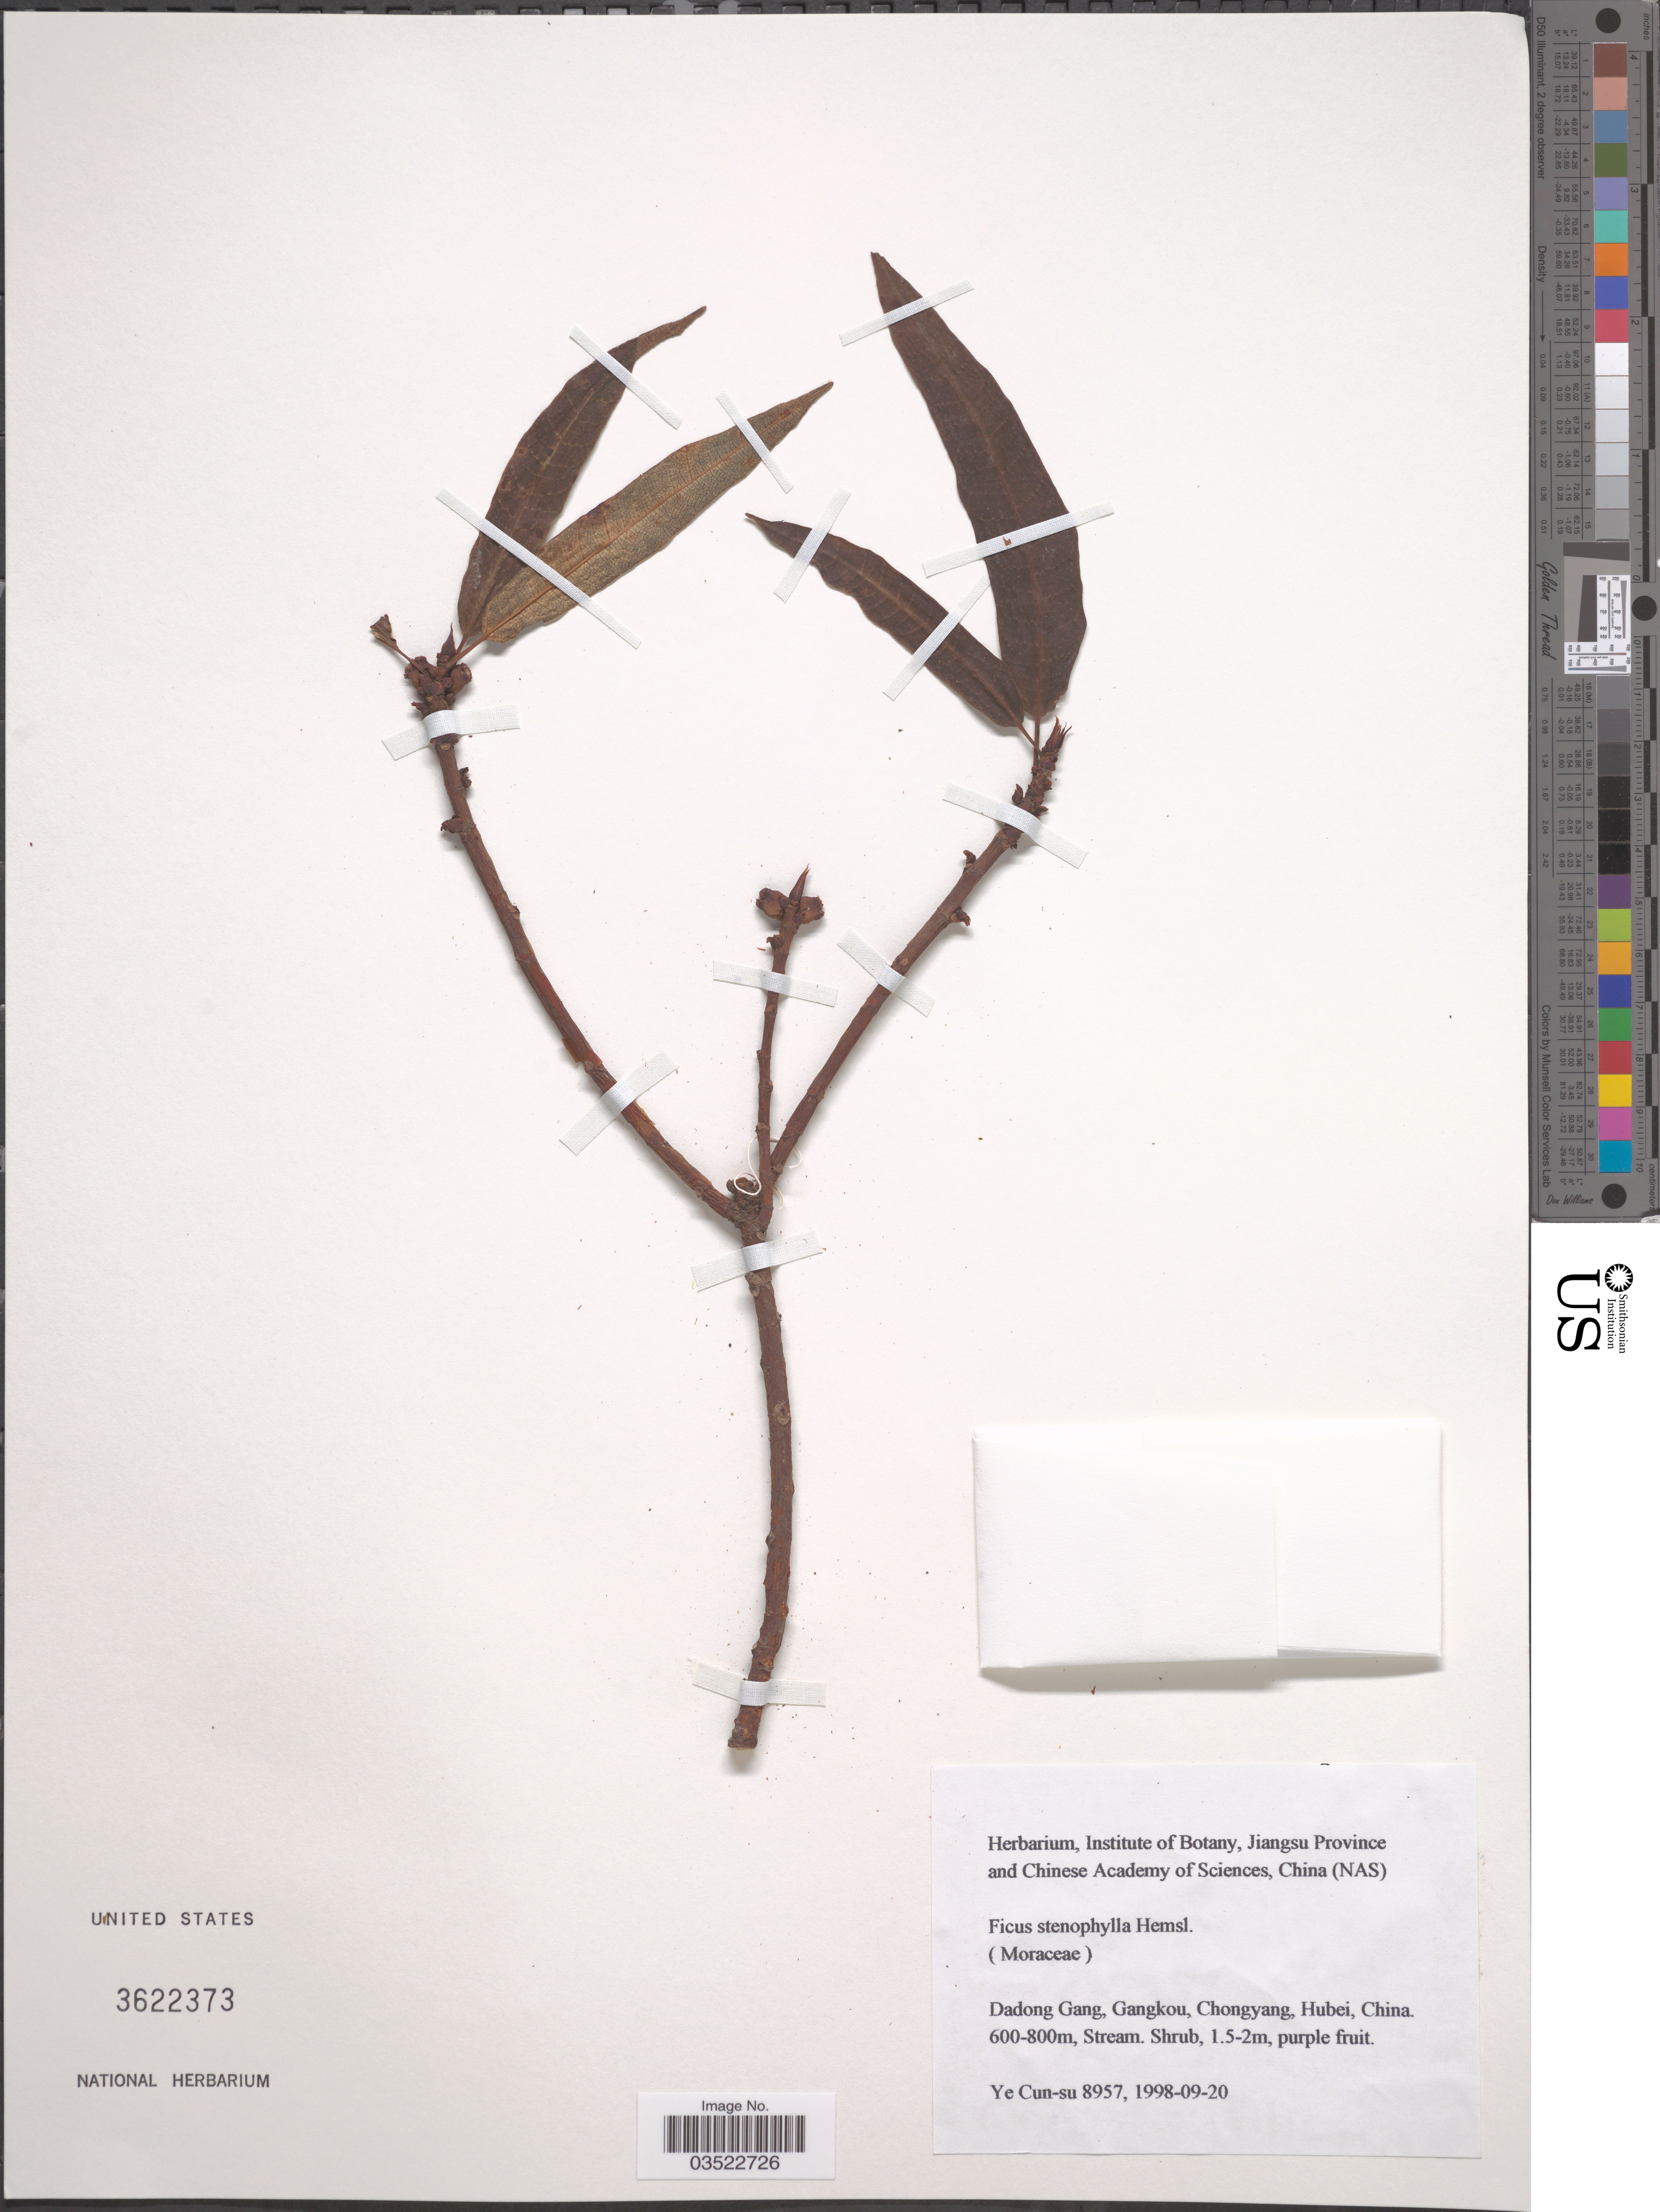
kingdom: Plantae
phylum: Tracheophyta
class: Magnoliopsida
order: Rosales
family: Moraceae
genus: Ficus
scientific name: Ficus stenophylla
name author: Hemsl.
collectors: Ye Cun-su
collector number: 8957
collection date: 1998-09-20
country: China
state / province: Hubei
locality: Dadong Gang, Gangkou, Chongyang.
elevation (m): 600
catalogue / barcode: US 3622373